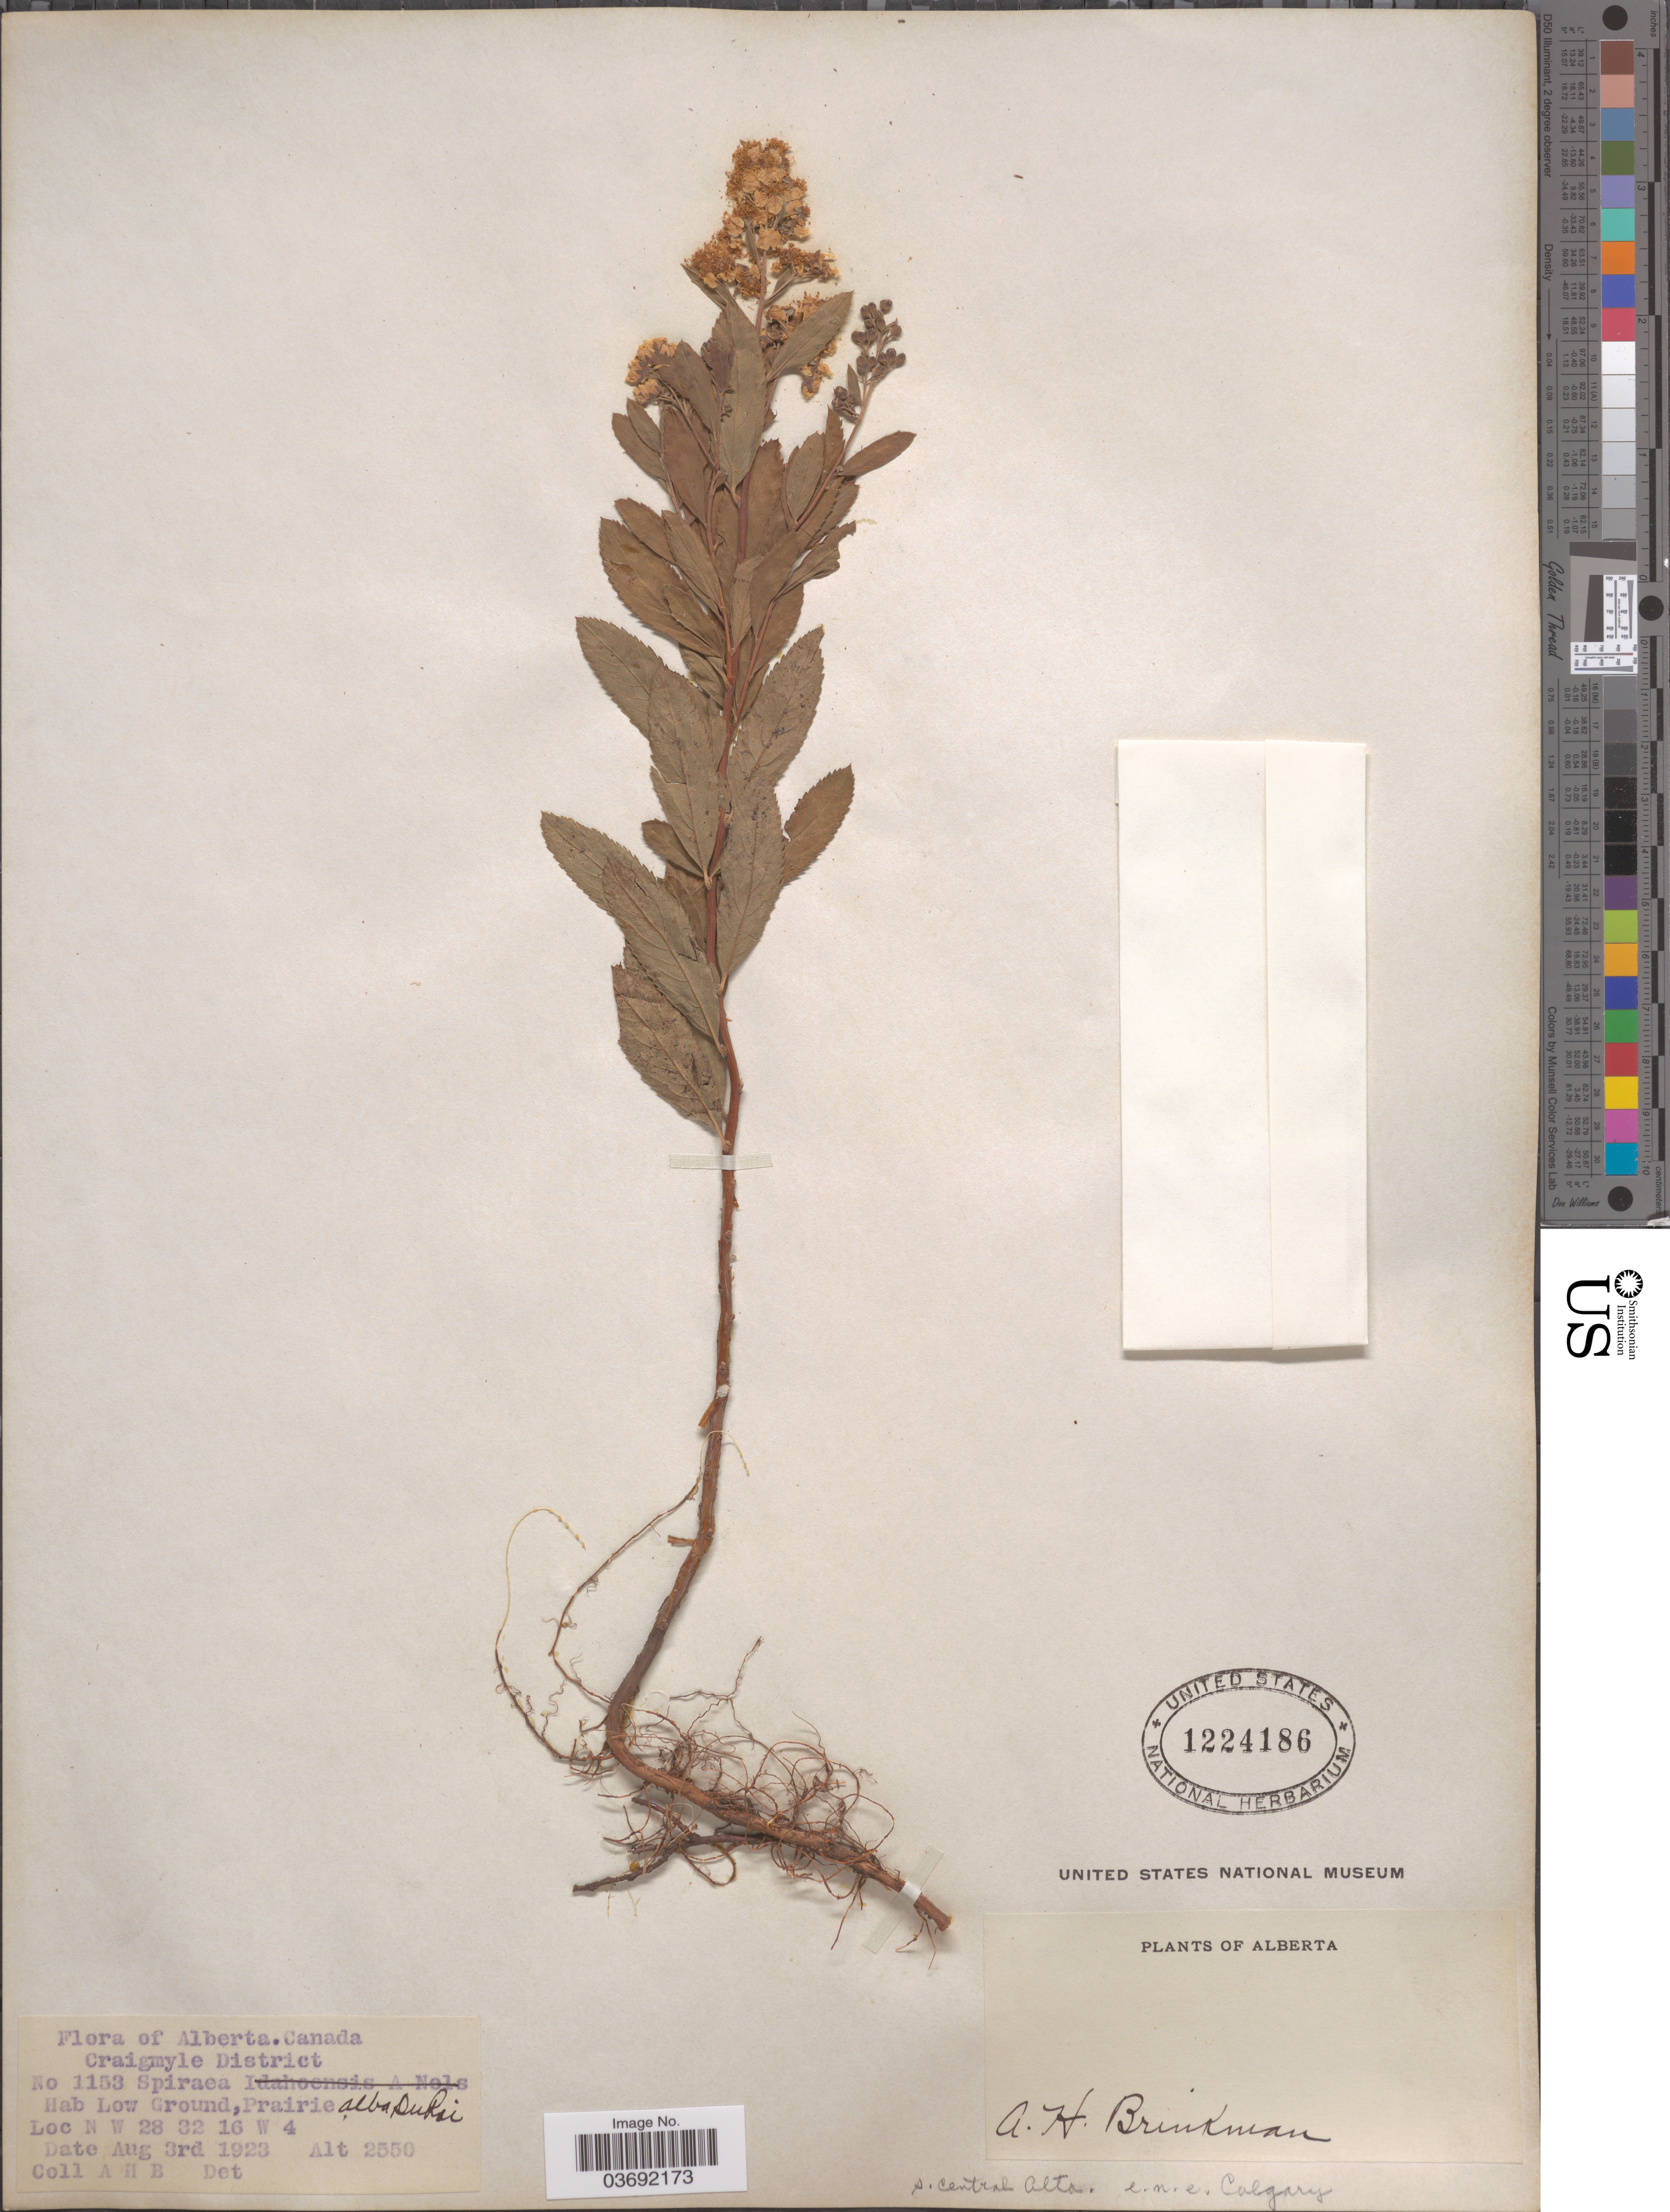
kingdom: Plantae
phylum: Tracheophyta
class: Magnoliopsida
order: Rosales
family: Rosaceae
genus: Spiraea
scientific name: Spiraea alba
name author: Du Roi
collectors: A. Brinkman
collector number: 1153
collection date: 1923-08-03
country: Canada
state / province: Alberta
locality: Craigmyle District. N W 28 32 16 W 4. S. Central Alta. E. n. e. Calgary.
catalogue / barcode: US 1224186